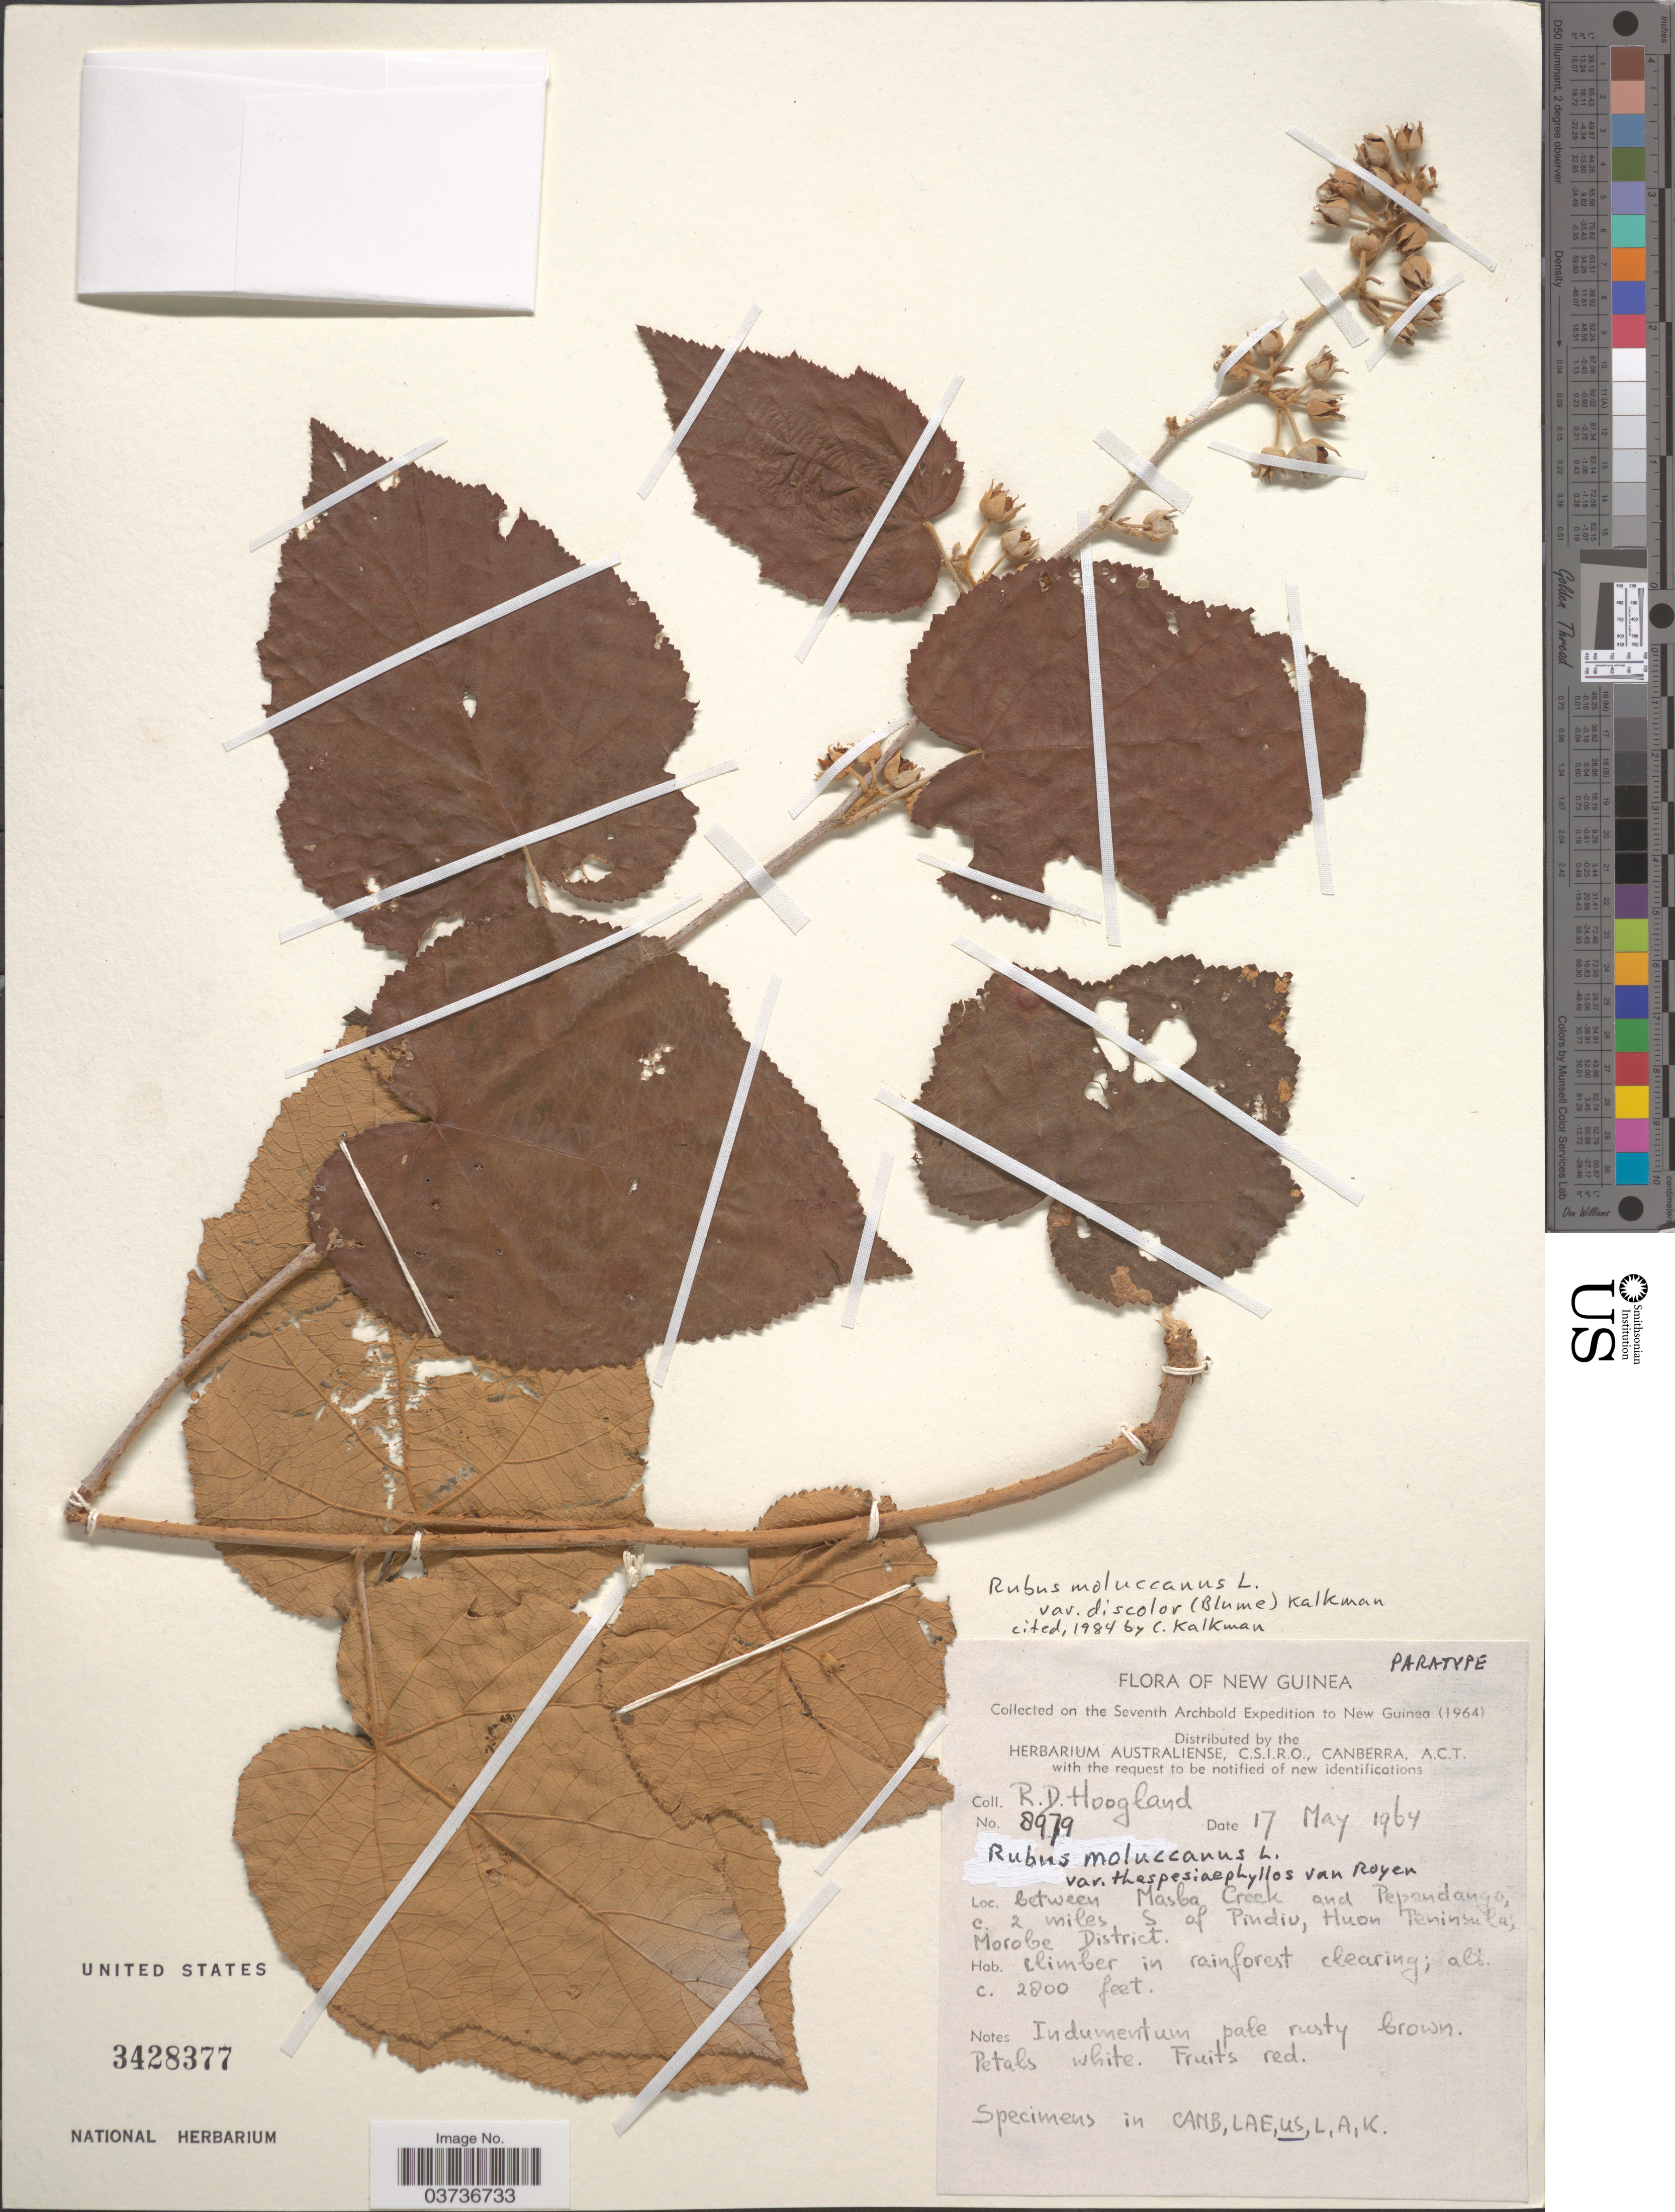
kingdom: Plantae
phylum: Tracheophyta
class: Magnoliopsida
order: Rosales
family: Rosaceae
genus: Rubus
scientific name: Rubus moluccanus var. discolor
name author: (Blume) Kalkman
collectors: R. D. Hoogland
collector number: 8979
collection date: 1964-05-17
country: Papua New Guinea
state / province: Morobe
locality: New Guinea. Between Masba Creek and Pependango [interpreted], c. 2 miles S of Pindiu, Huon Peninsula, Morobe District.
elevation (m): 853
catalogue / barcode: US 3428377